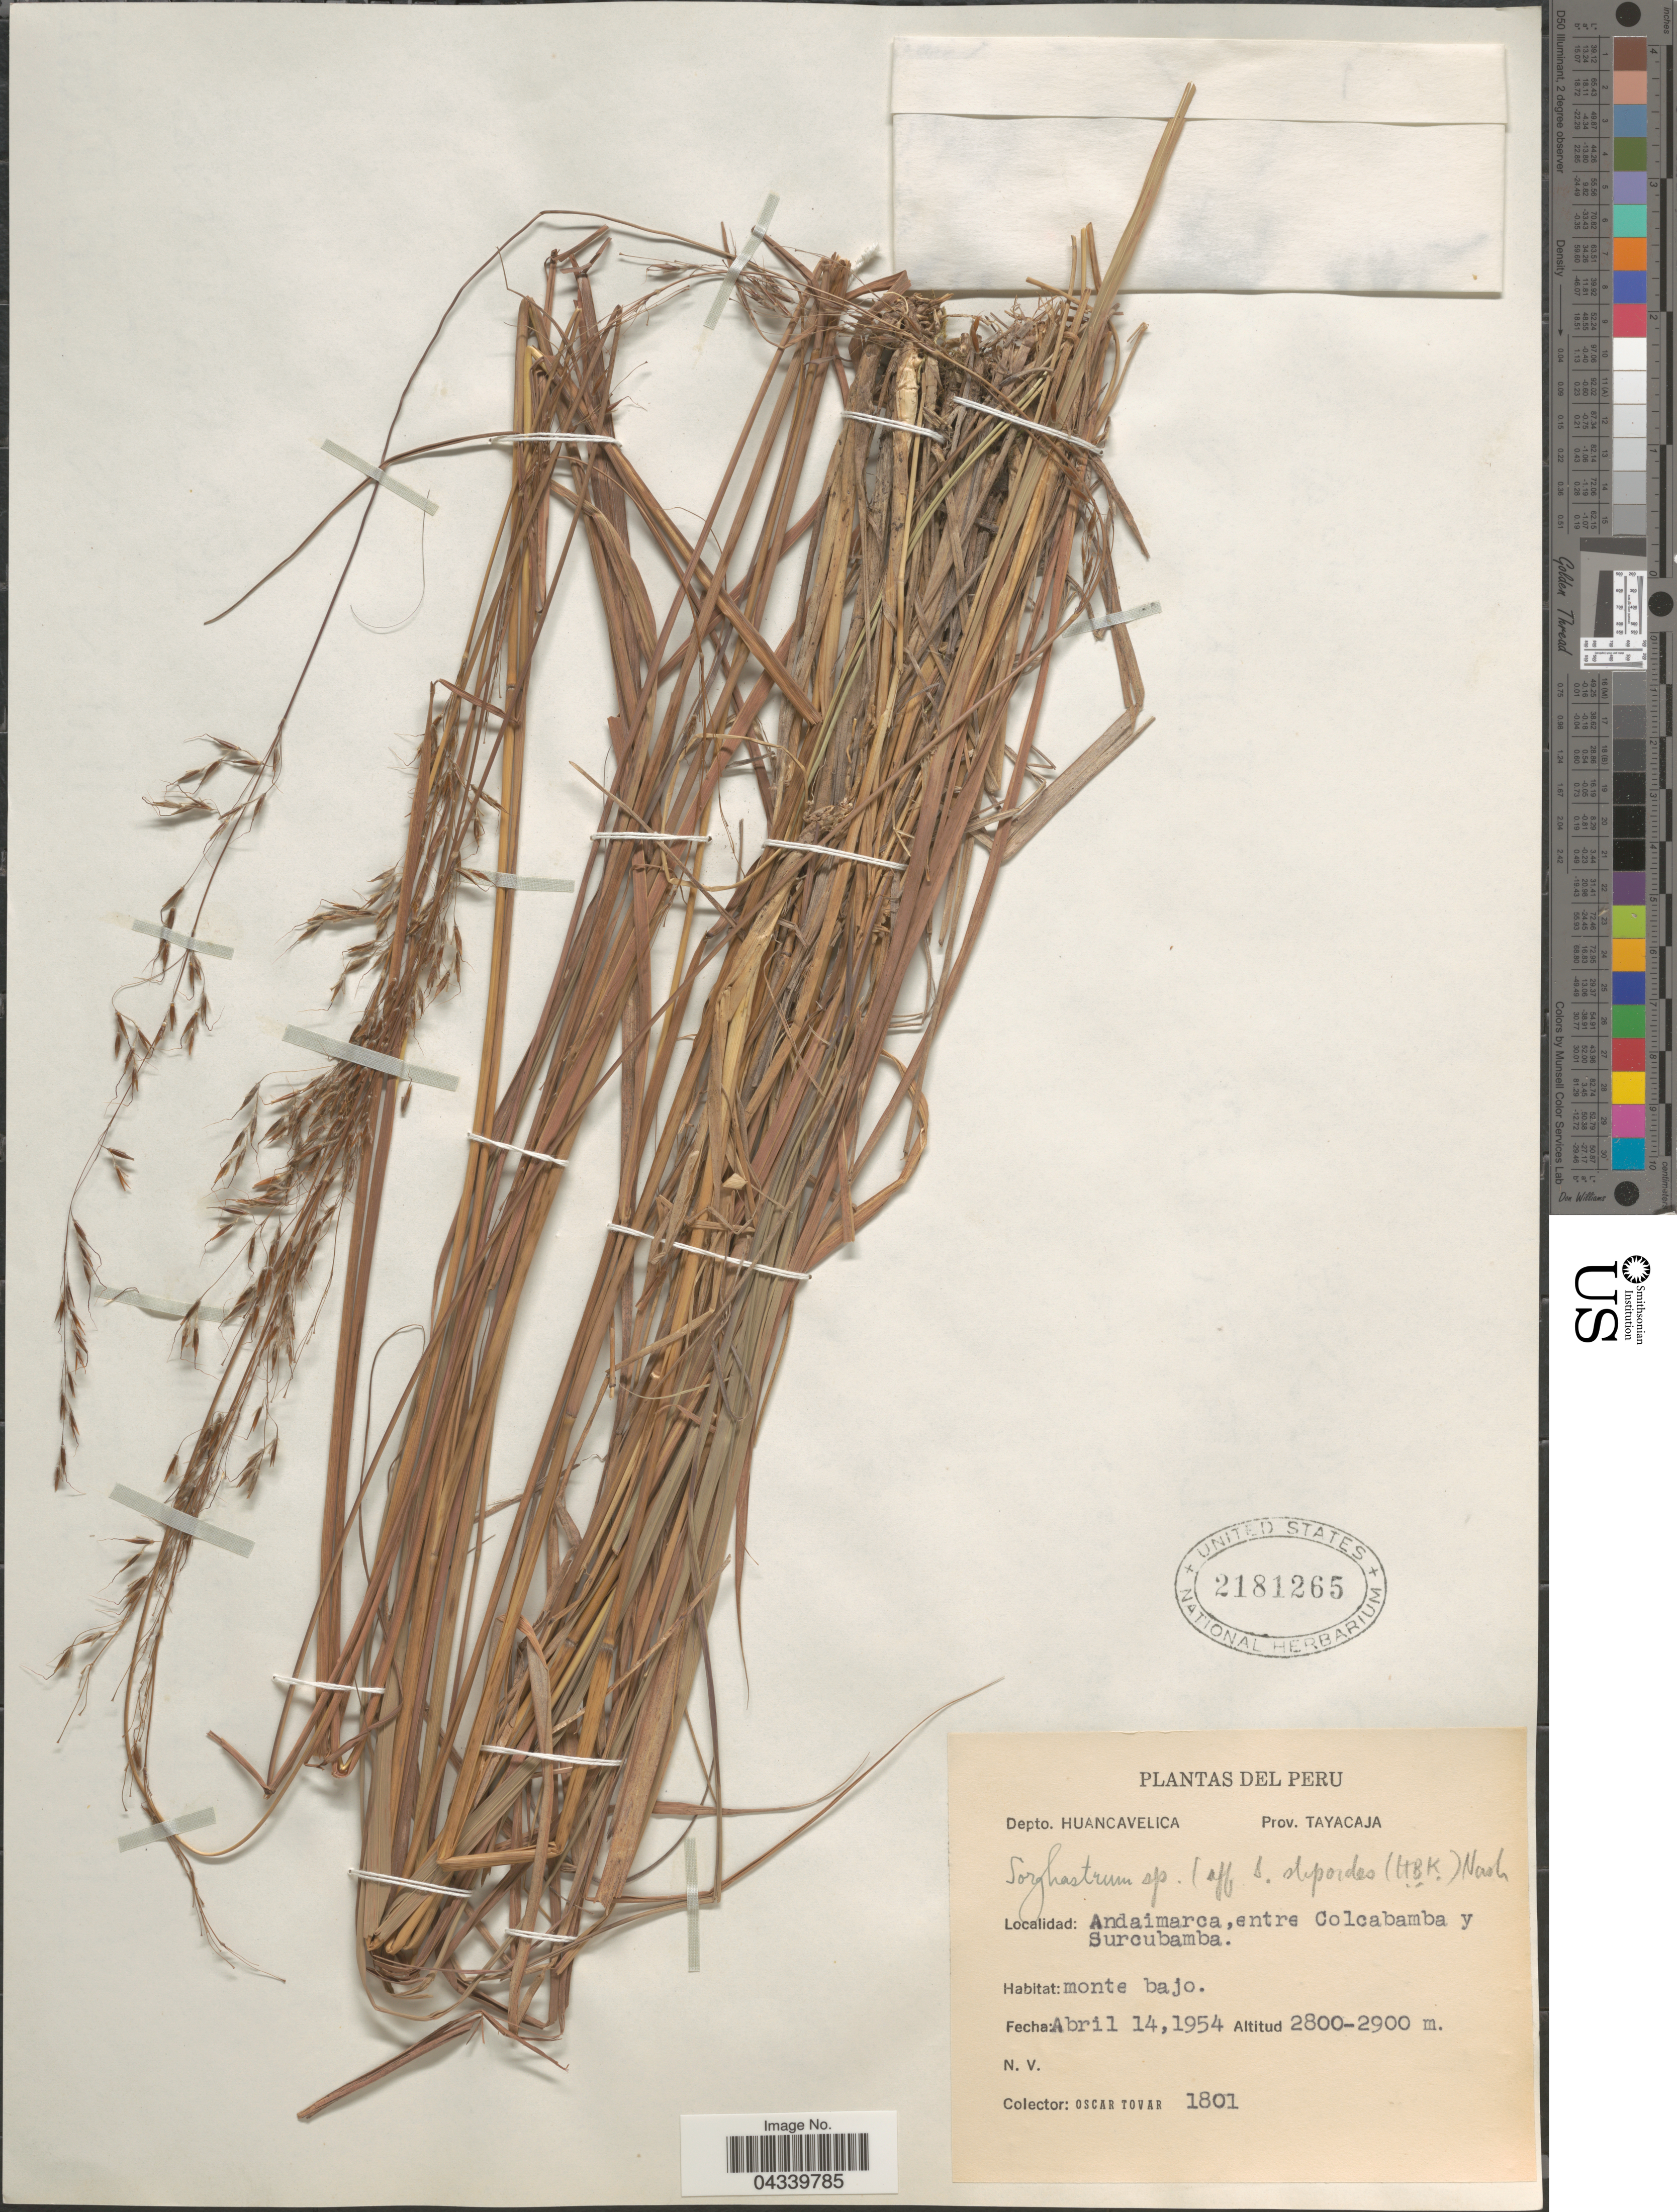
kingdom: Plantae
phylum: Tracheophyta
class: Liliopsida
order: Poales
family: Poaceae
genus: Sorghastrum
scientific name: Sorghastrum stipoides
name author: (Kunth) Nash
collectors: Ó. Tovar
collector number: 1801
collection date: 1954-04-14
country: Peru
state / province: Huancavelica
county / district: Tayacaja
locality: Depto. Huancavelica. Prov. Tayacaja. Andaimarca, entre Colcabamba y Surcubamba.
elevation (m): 2800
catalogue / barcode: US 2181265